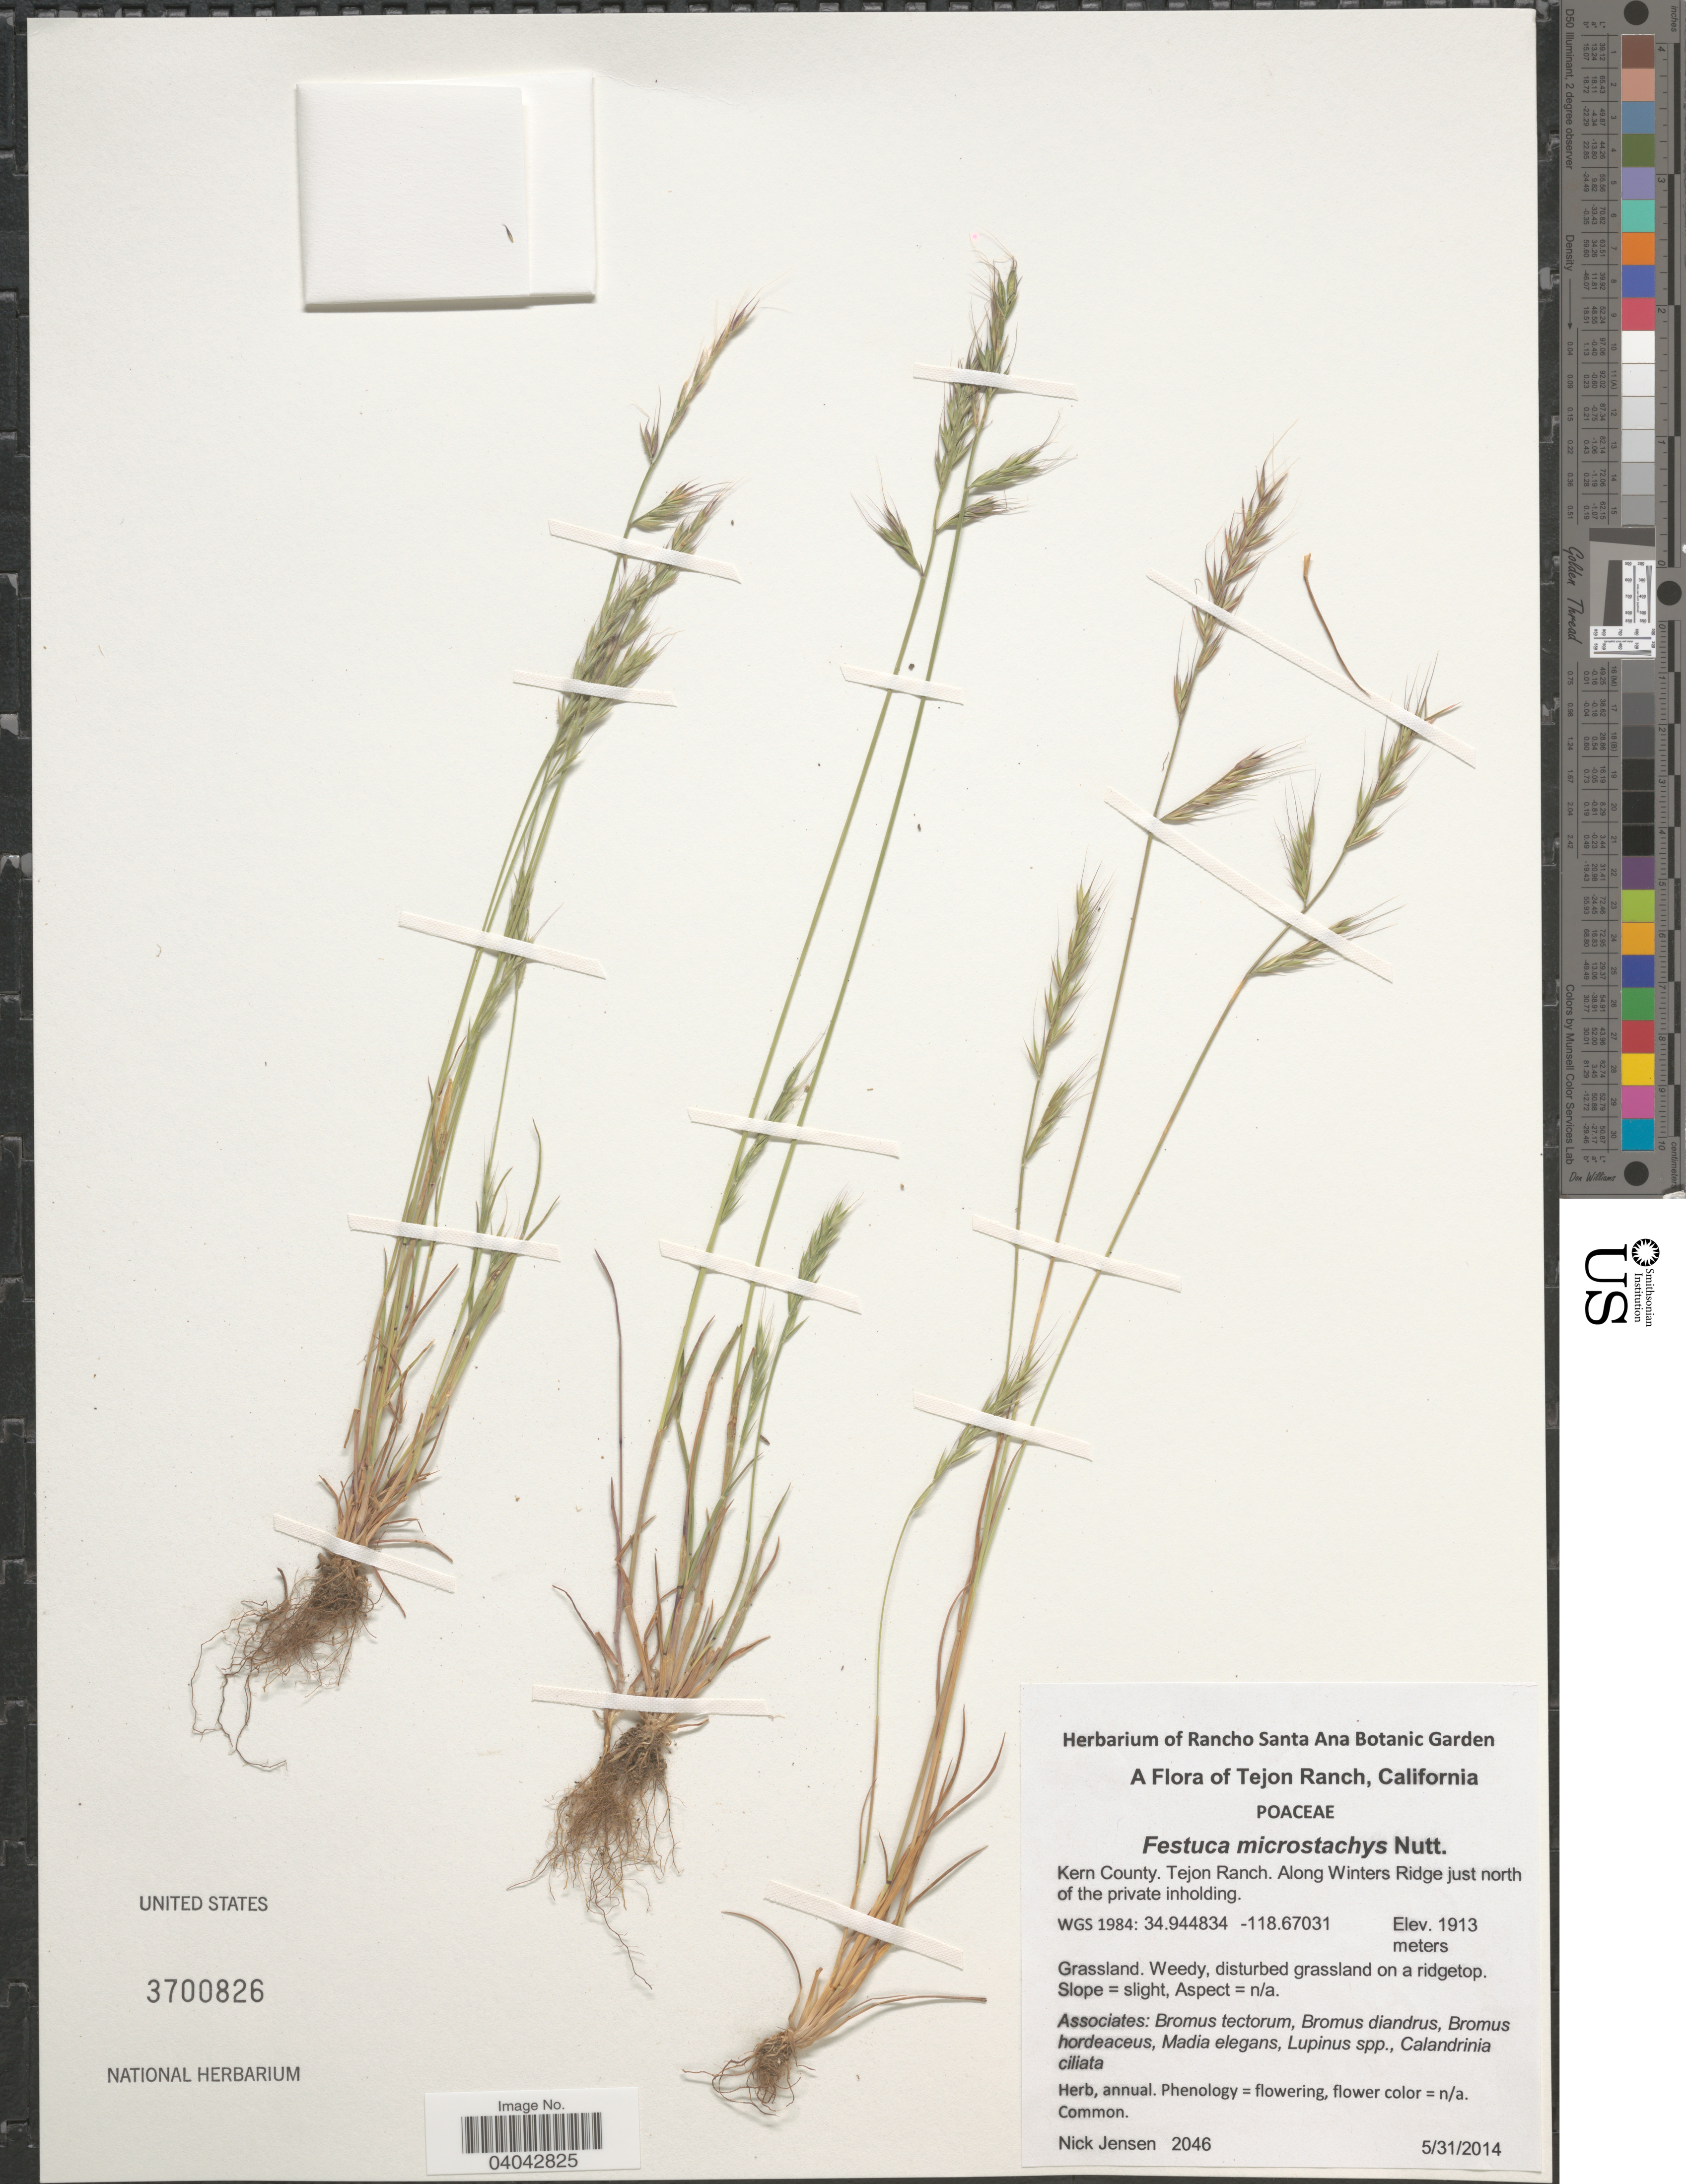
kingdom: Plantae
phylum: Tracheophyta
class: Liliopsida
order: Poales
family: Poaceae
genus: Festuca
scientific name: Festuca microstachys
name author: Nutt.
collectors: N. Jensen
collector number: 2046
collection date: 2014-05-31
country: United States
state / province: California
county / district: Kern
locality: Tejon Ranch. Kern County. Tejon Ranch. Along Winters Ridge just north of the private inholding. WGS 1984.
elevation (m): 1913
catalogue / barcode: US 3700826